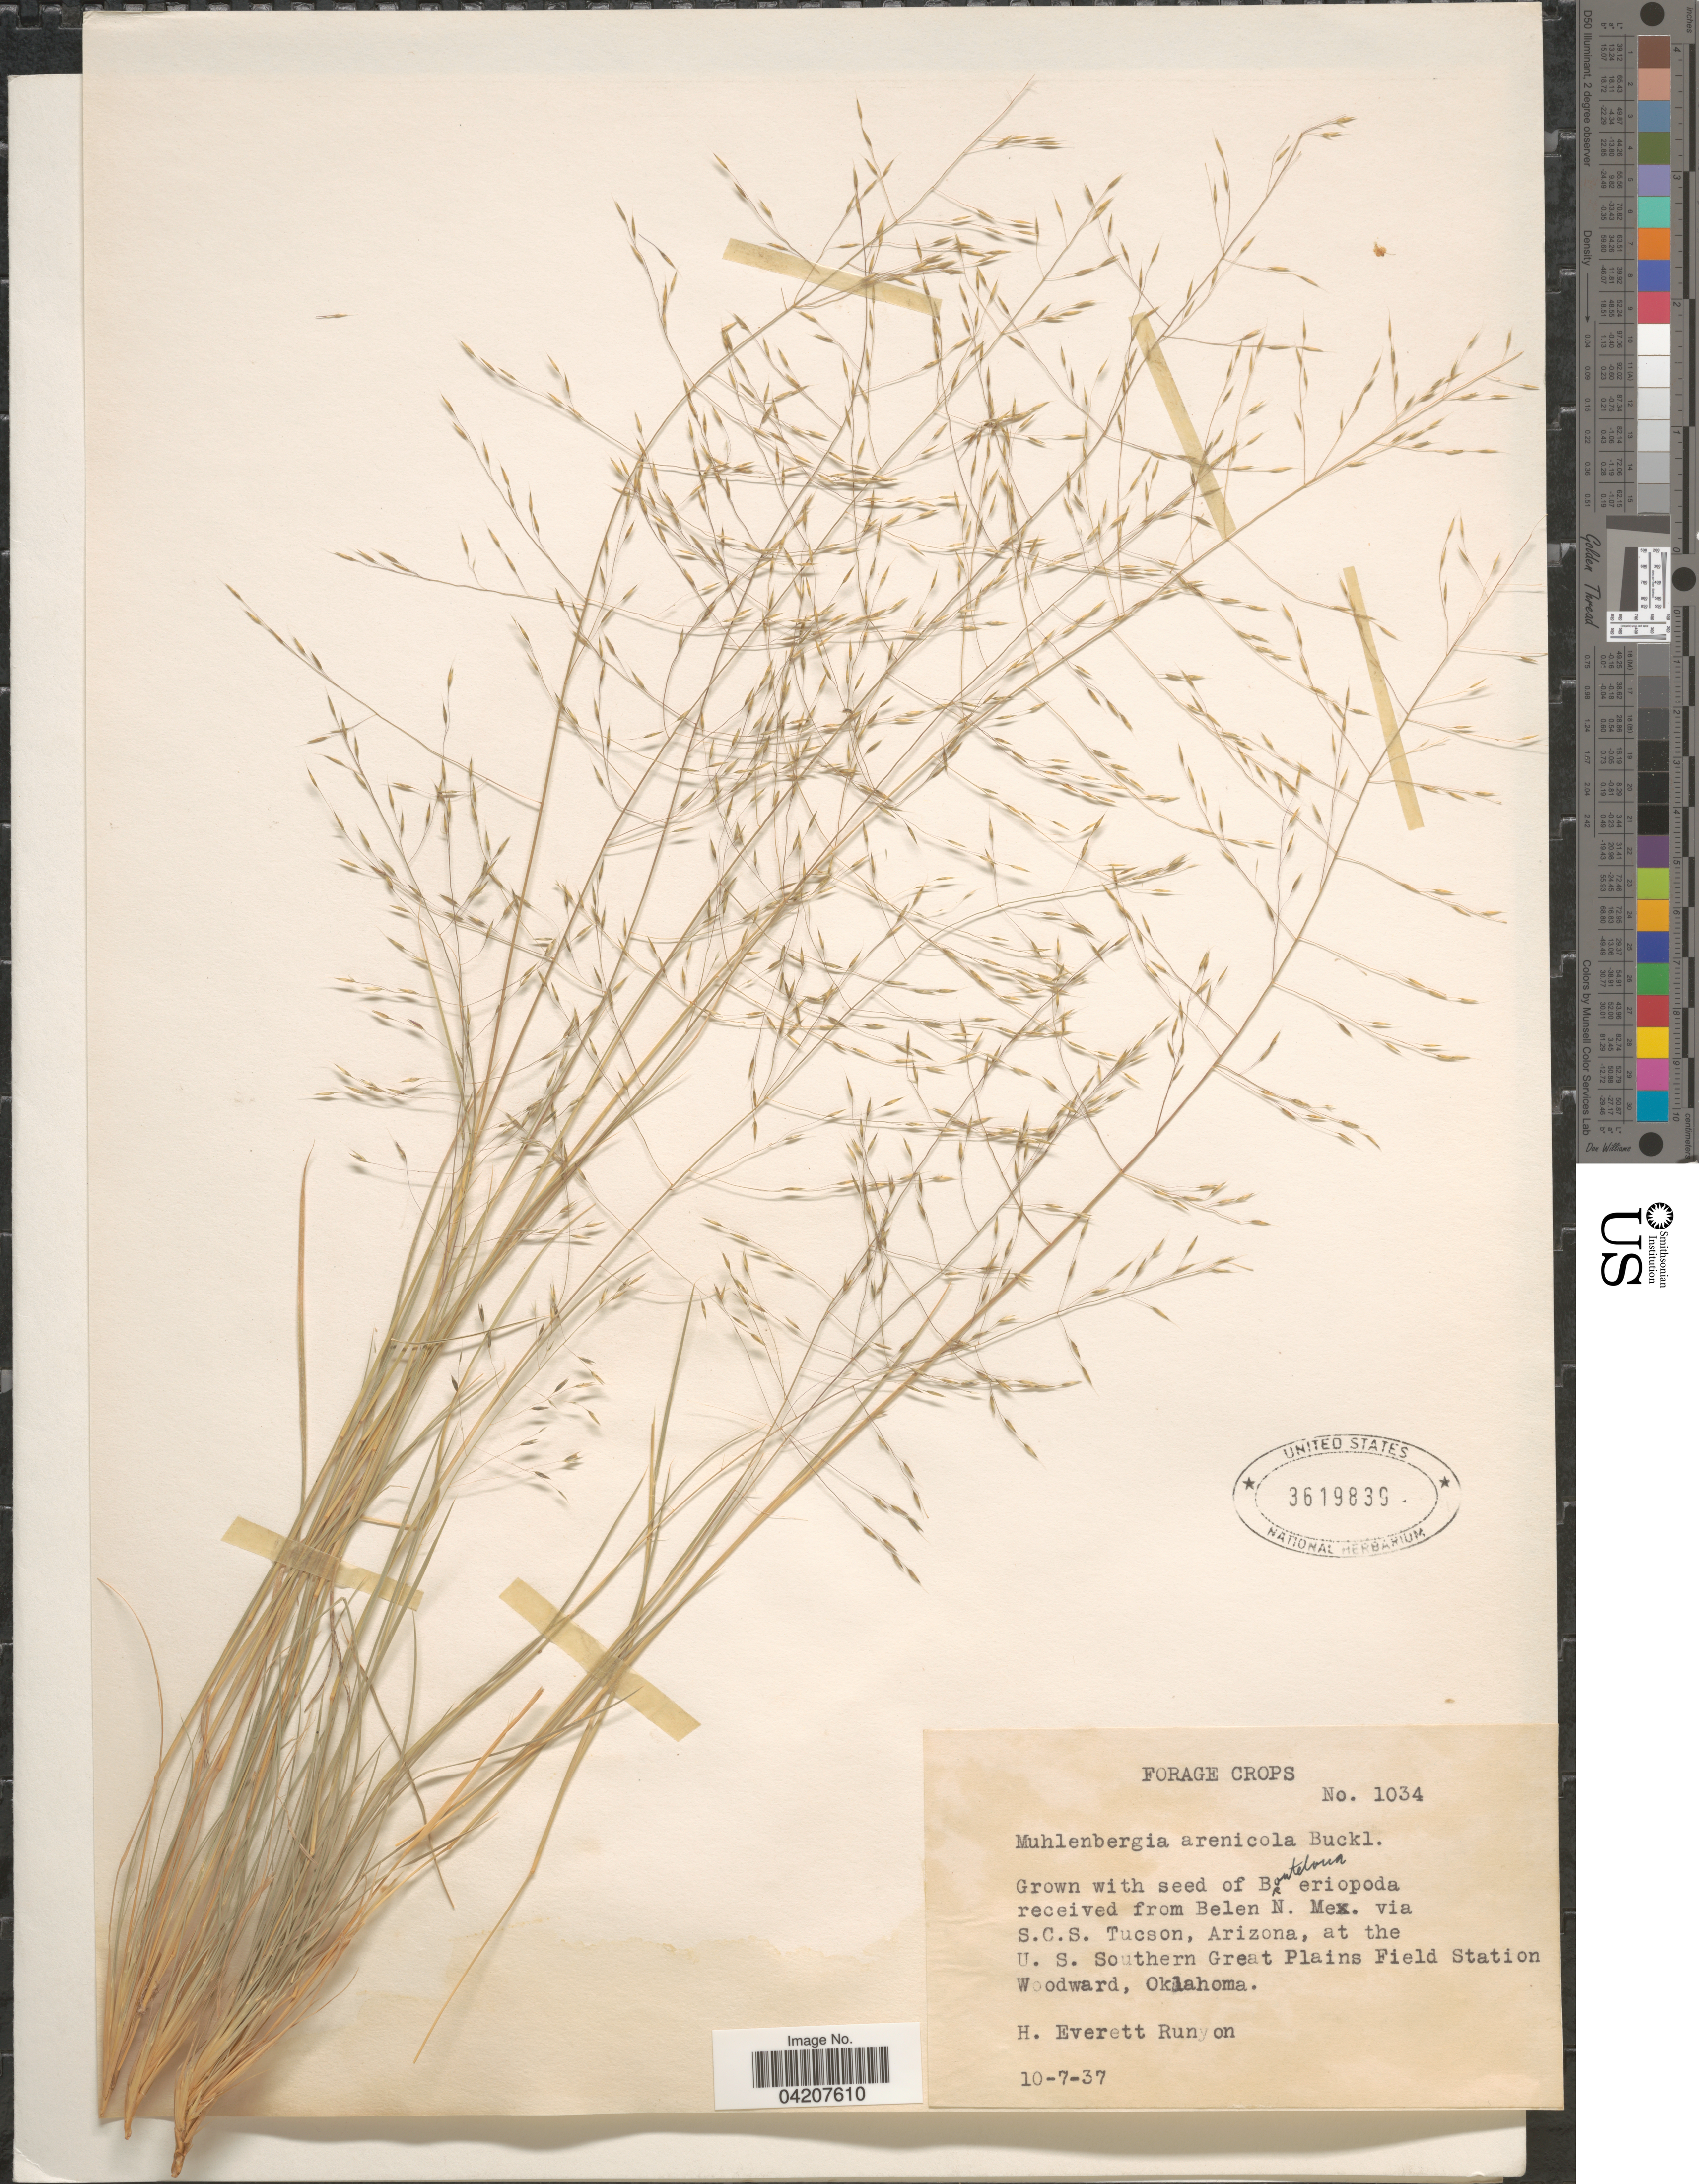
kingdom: Plantae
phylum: Tracheophyta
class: Liliopsida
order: Poales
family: Poaceae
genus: Muhlenbergia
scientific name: Muhlenbergia arenicola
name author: Buckley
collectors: H. E. Runyon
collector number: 1034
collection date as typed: Transcribed d/m/y: 7/10/37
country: United States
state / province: Oklahoma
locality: At the U.S. Southern Great Plains Field Station Woodward.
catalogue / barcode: US 3619839